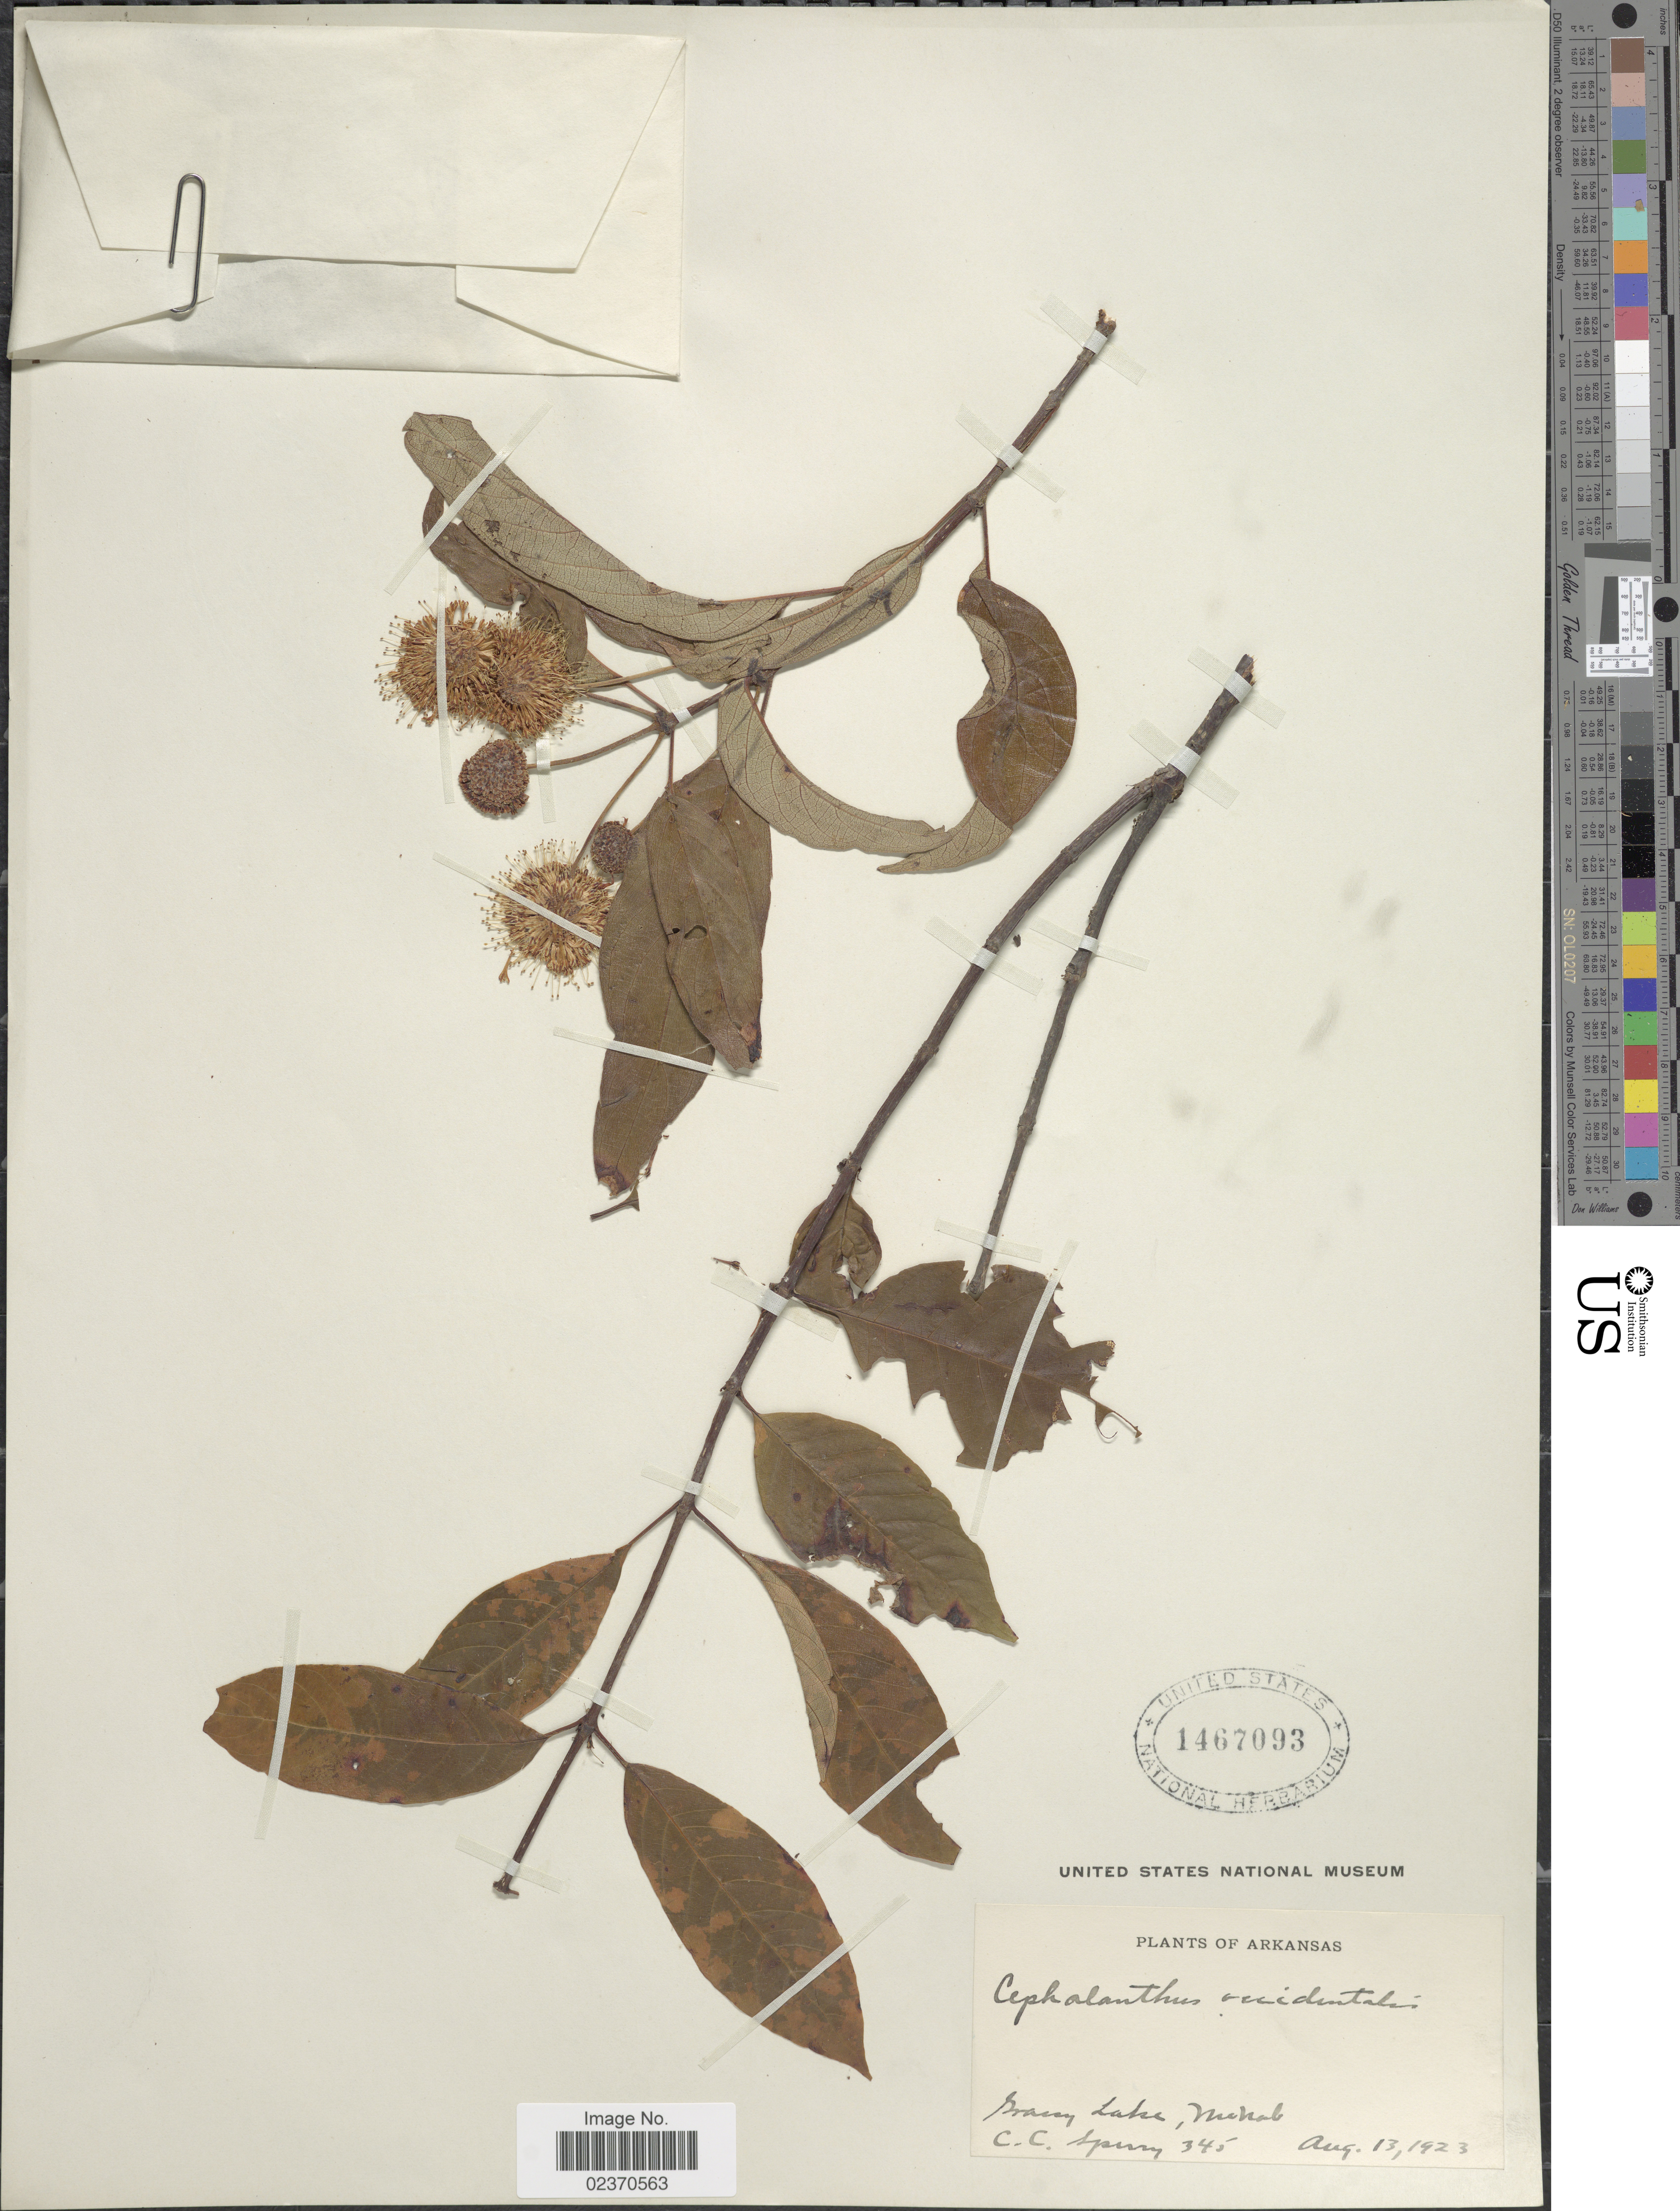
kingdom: Plantae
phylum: Tracheophyta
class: Magnoliopsida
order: Gentianales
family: Rubiaceae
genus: Cephalanthus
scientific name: Cephalanthus occidentalis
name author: L.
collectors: C. C. Sperry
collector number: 345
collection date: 1923-08-13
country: United States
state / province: Arkansas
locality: Grassy lake, McNab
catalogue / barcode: US 1467093